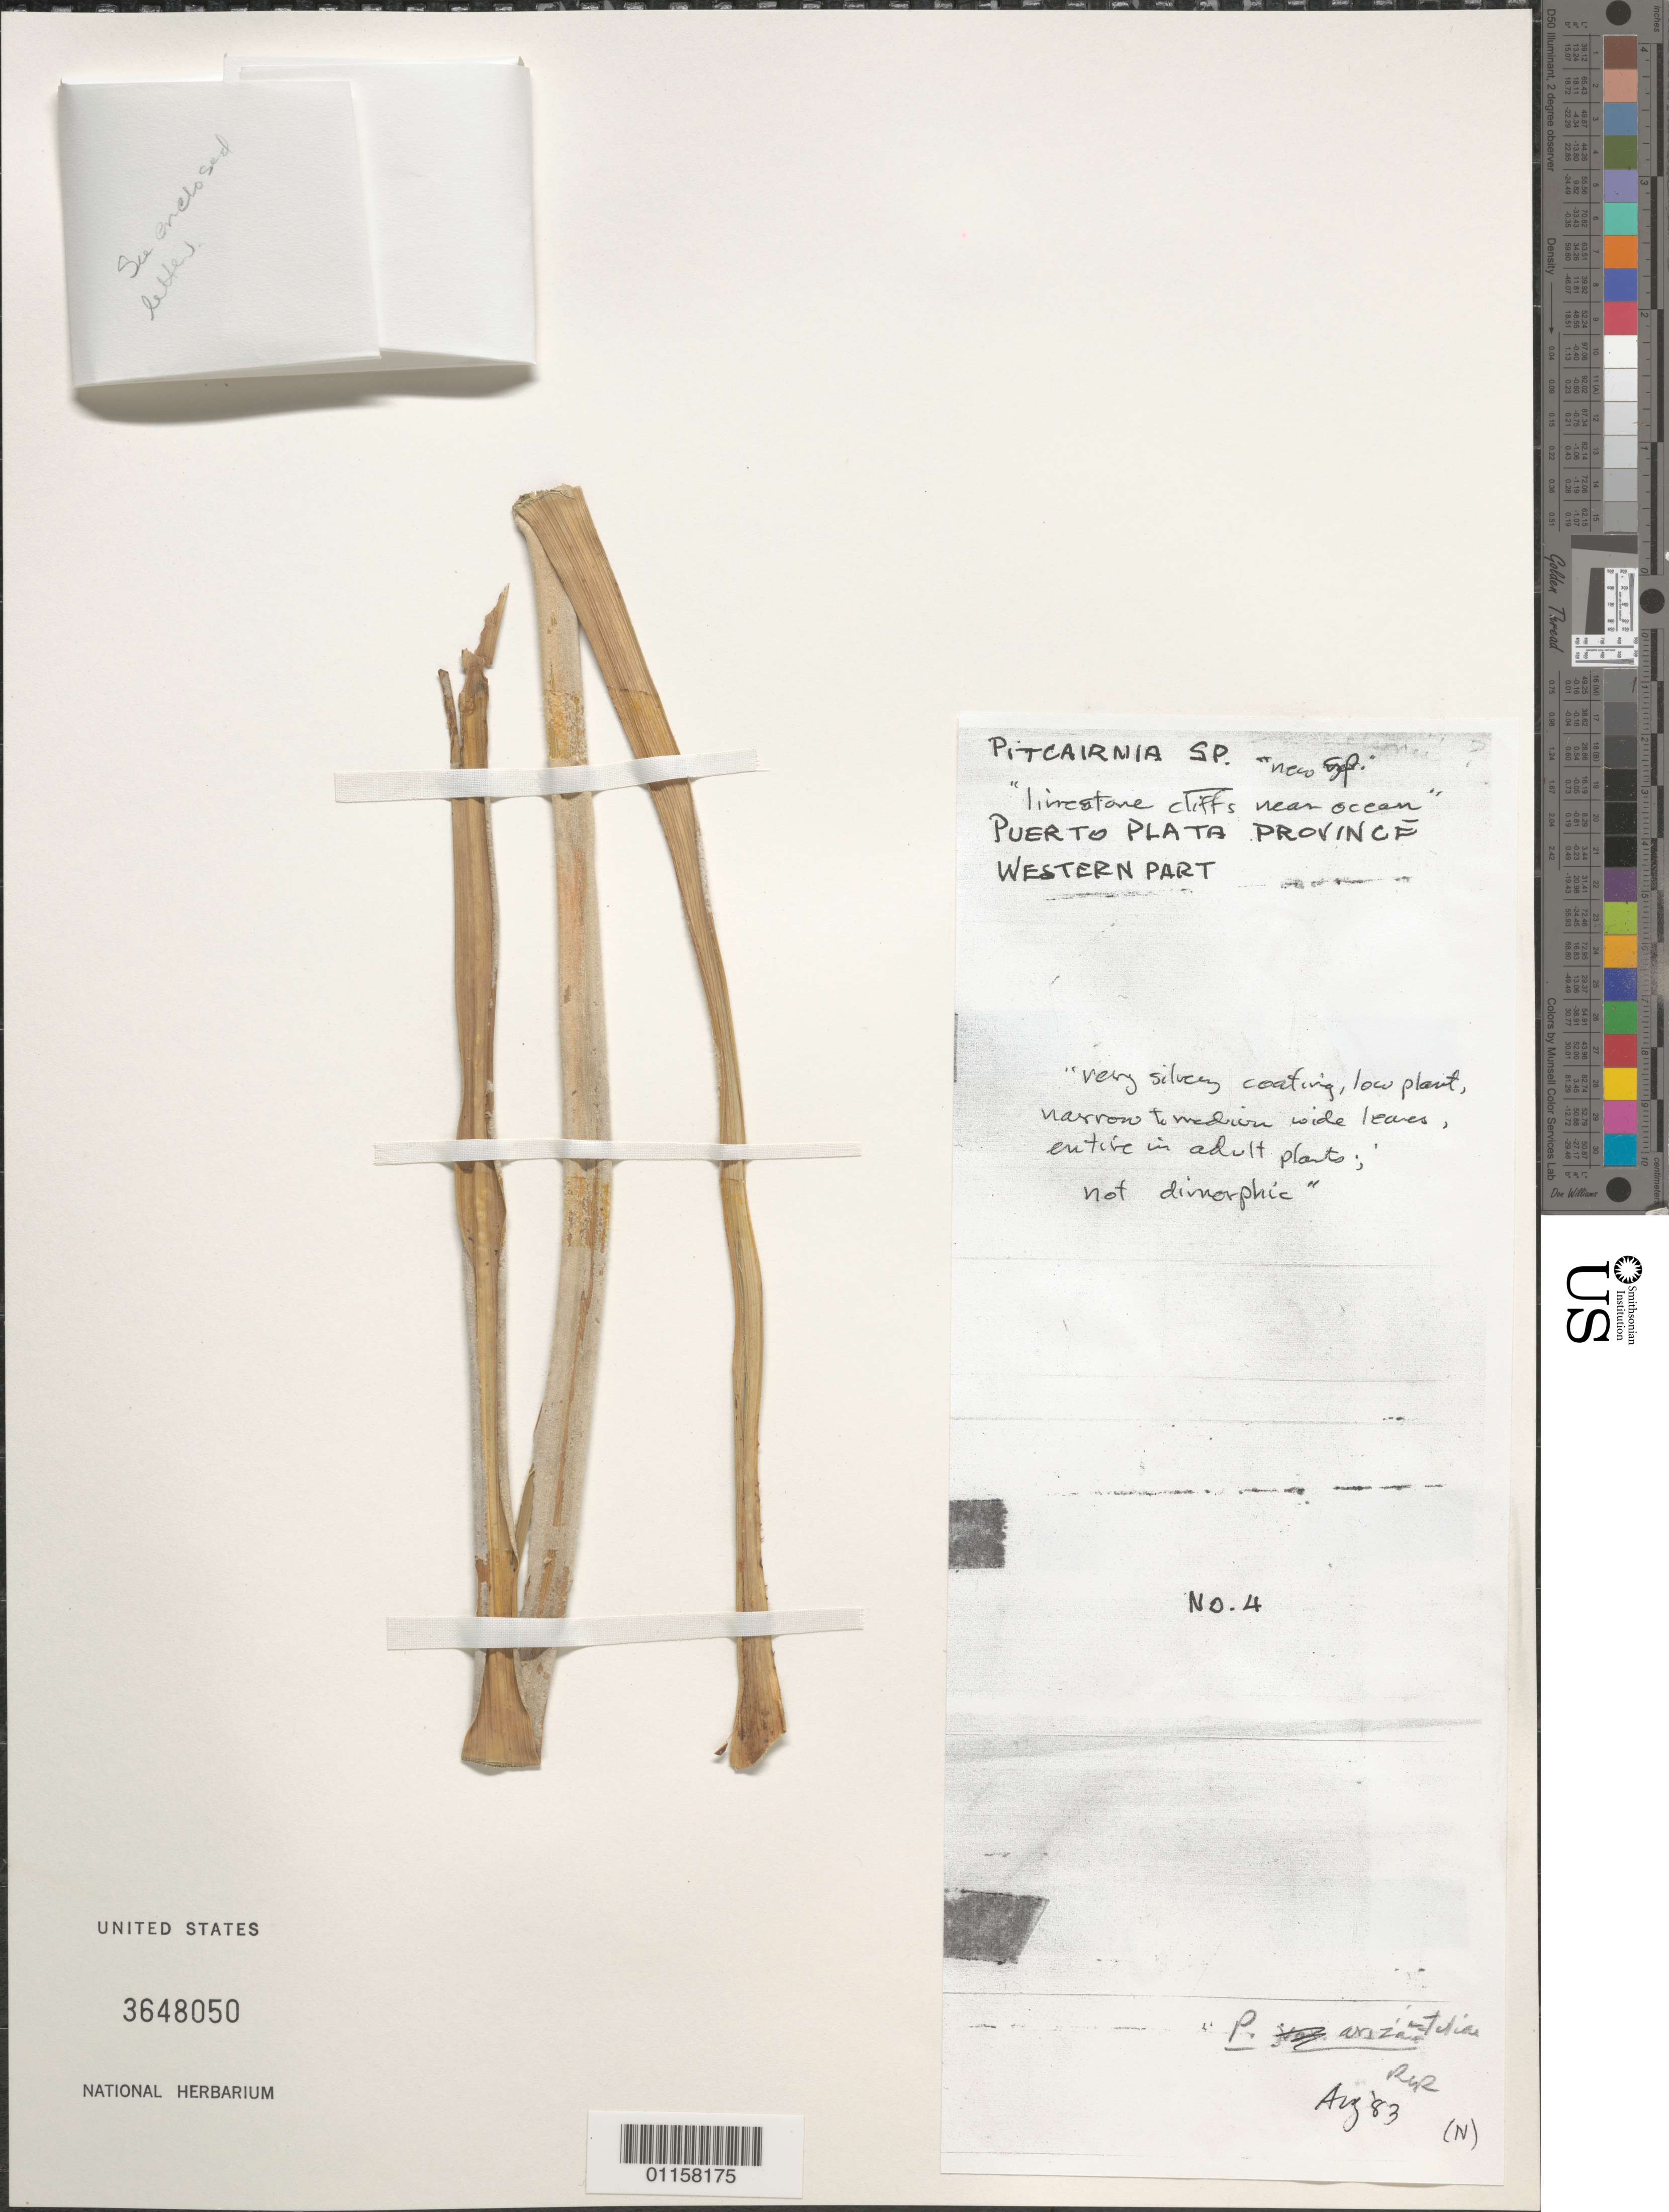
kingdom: Plantae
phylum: Tracheophyta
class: Liliopsida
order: Poales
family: Bromeliaceae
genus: Pitcairnia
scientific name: Pitcairnia sp.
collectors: L. Ariza-Julia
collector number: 4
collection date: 1962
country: Dominican Republic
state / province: Puerto Plata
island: Hispaniola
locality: Luperón to the site of Columbus' La Isabela, now known as El Castillo.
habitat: Limestone excarpment abot the Atlantic coast.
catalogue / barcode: US 3648050